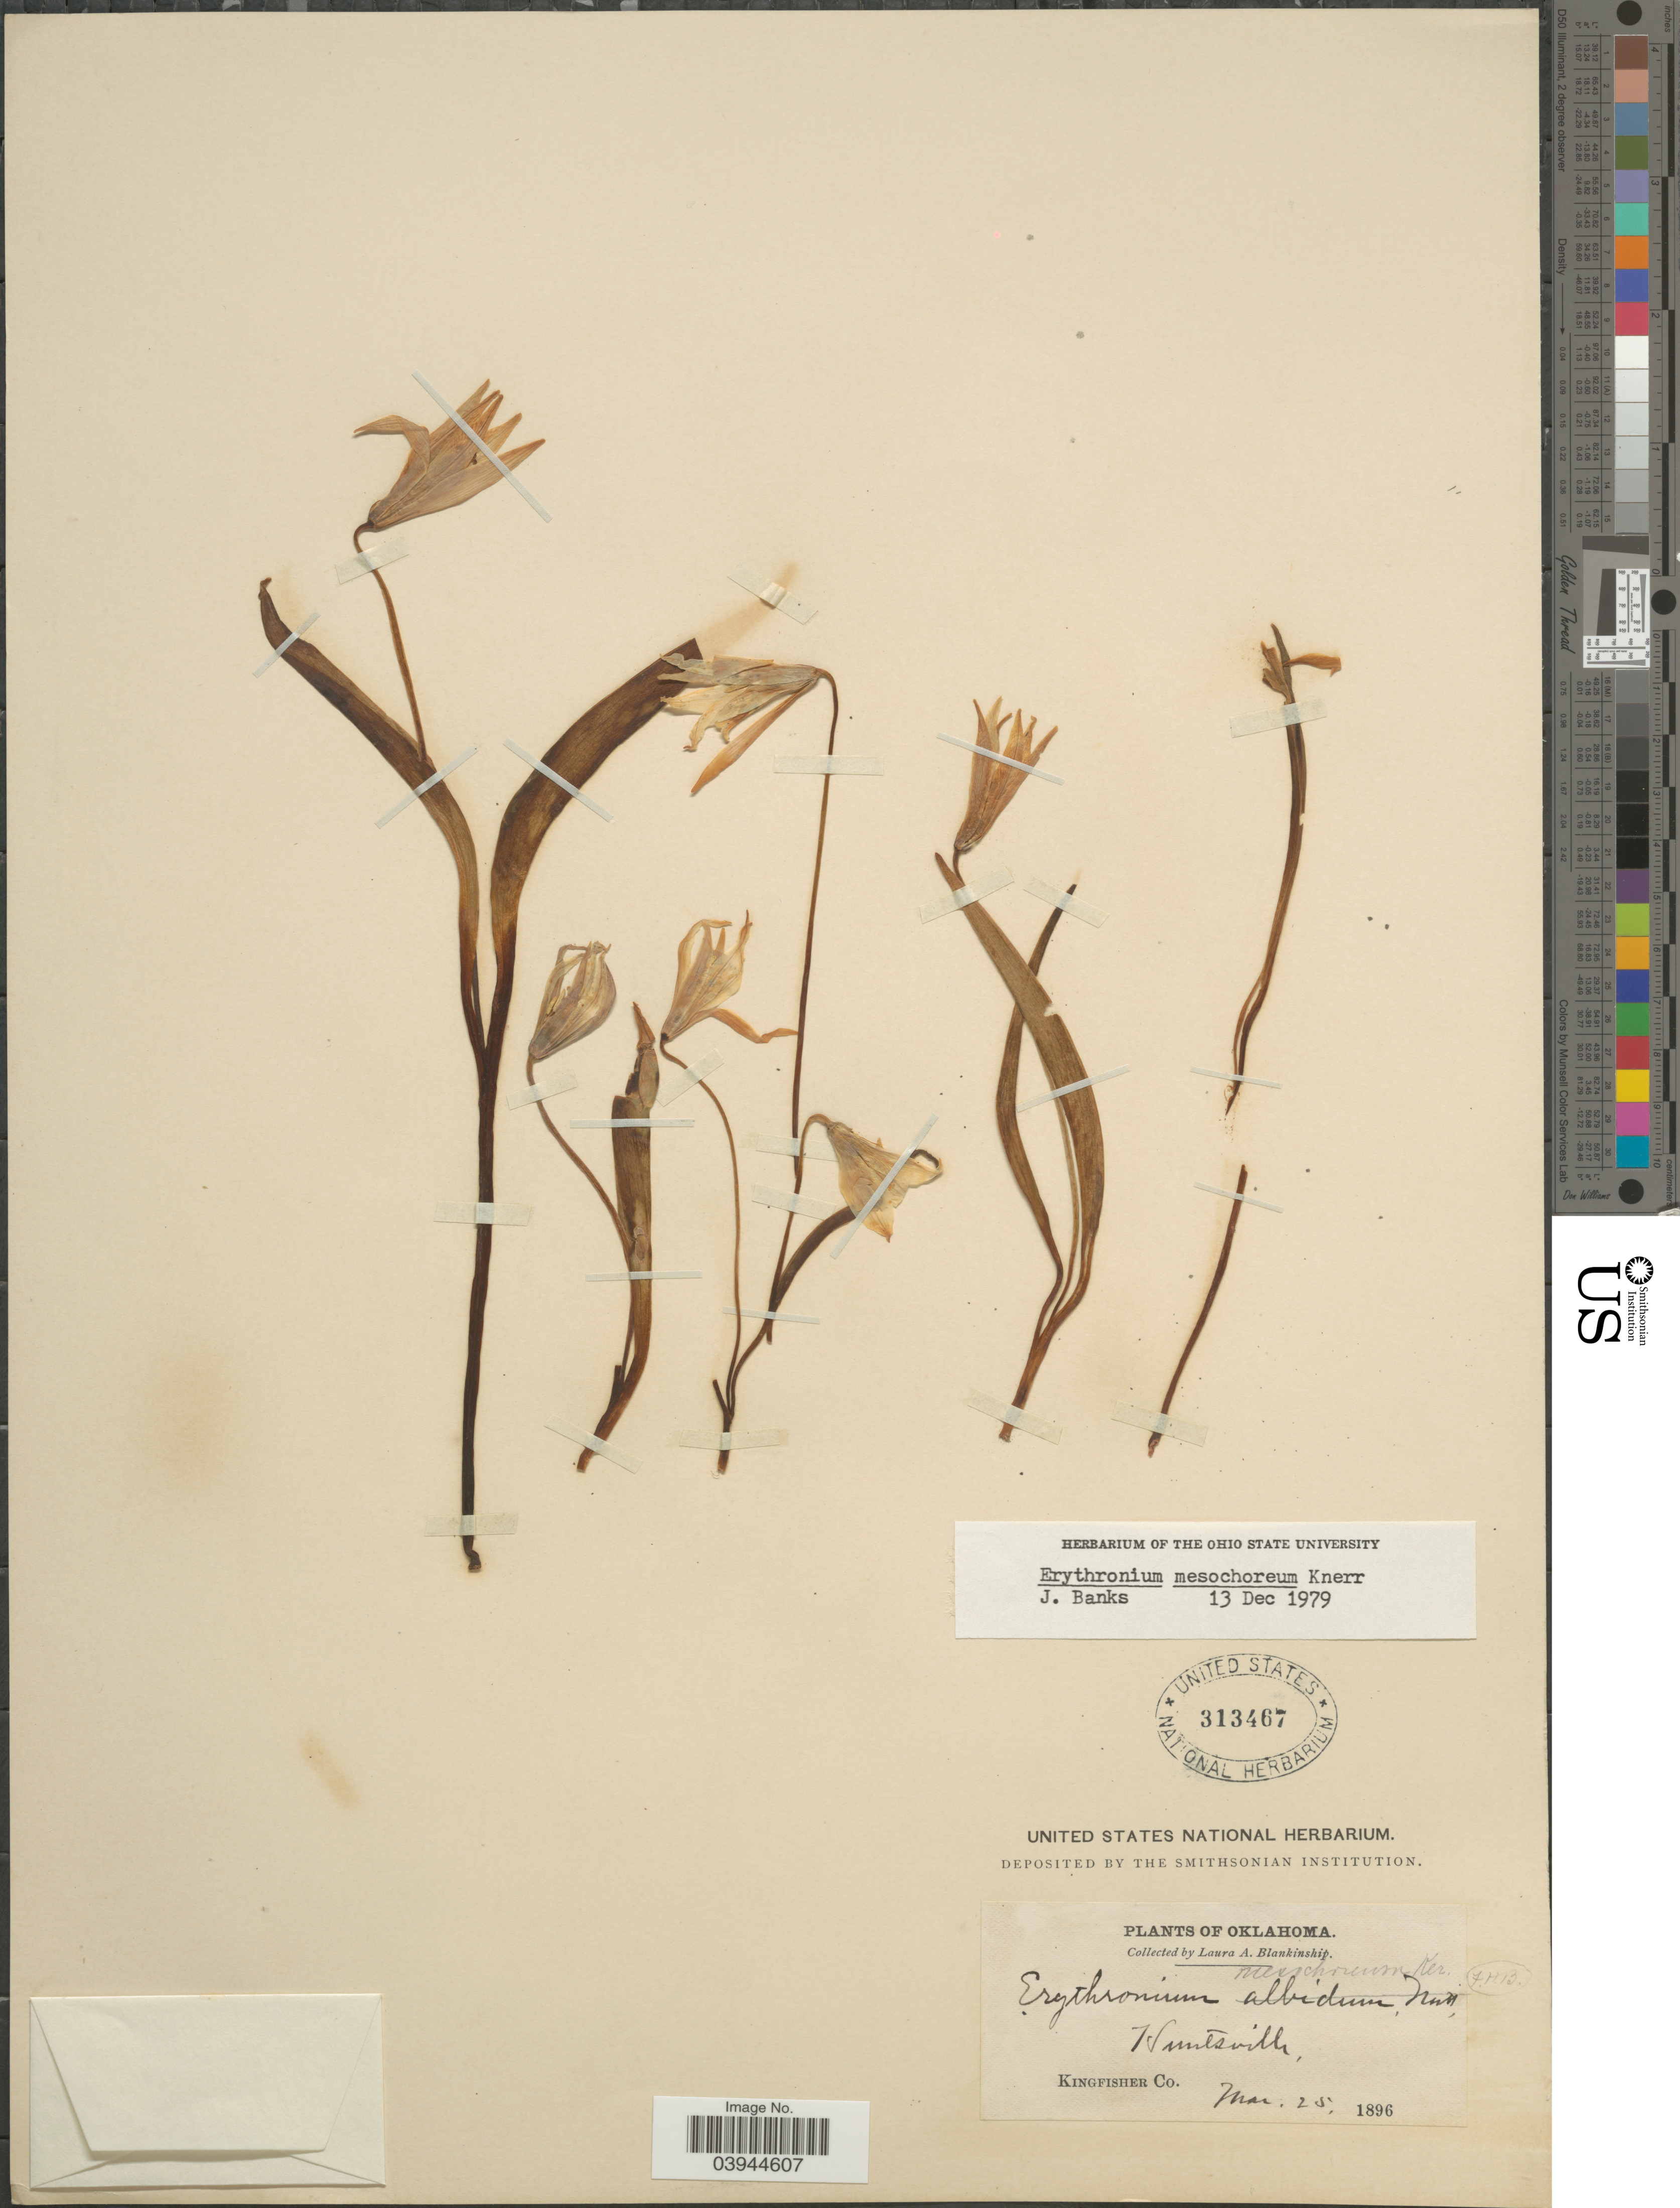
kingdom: Plantae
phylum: Tracheophyta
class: Liliopsida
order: Liliales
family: Liliaceae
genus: Erythronium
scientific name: Erythronium mesochoreum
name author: Knerr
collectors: L. A. Blankinship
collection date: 1896-03-25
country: United States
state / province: Oklahoma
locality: Huntsville. Kingfisher Co.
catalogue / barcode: US 313467